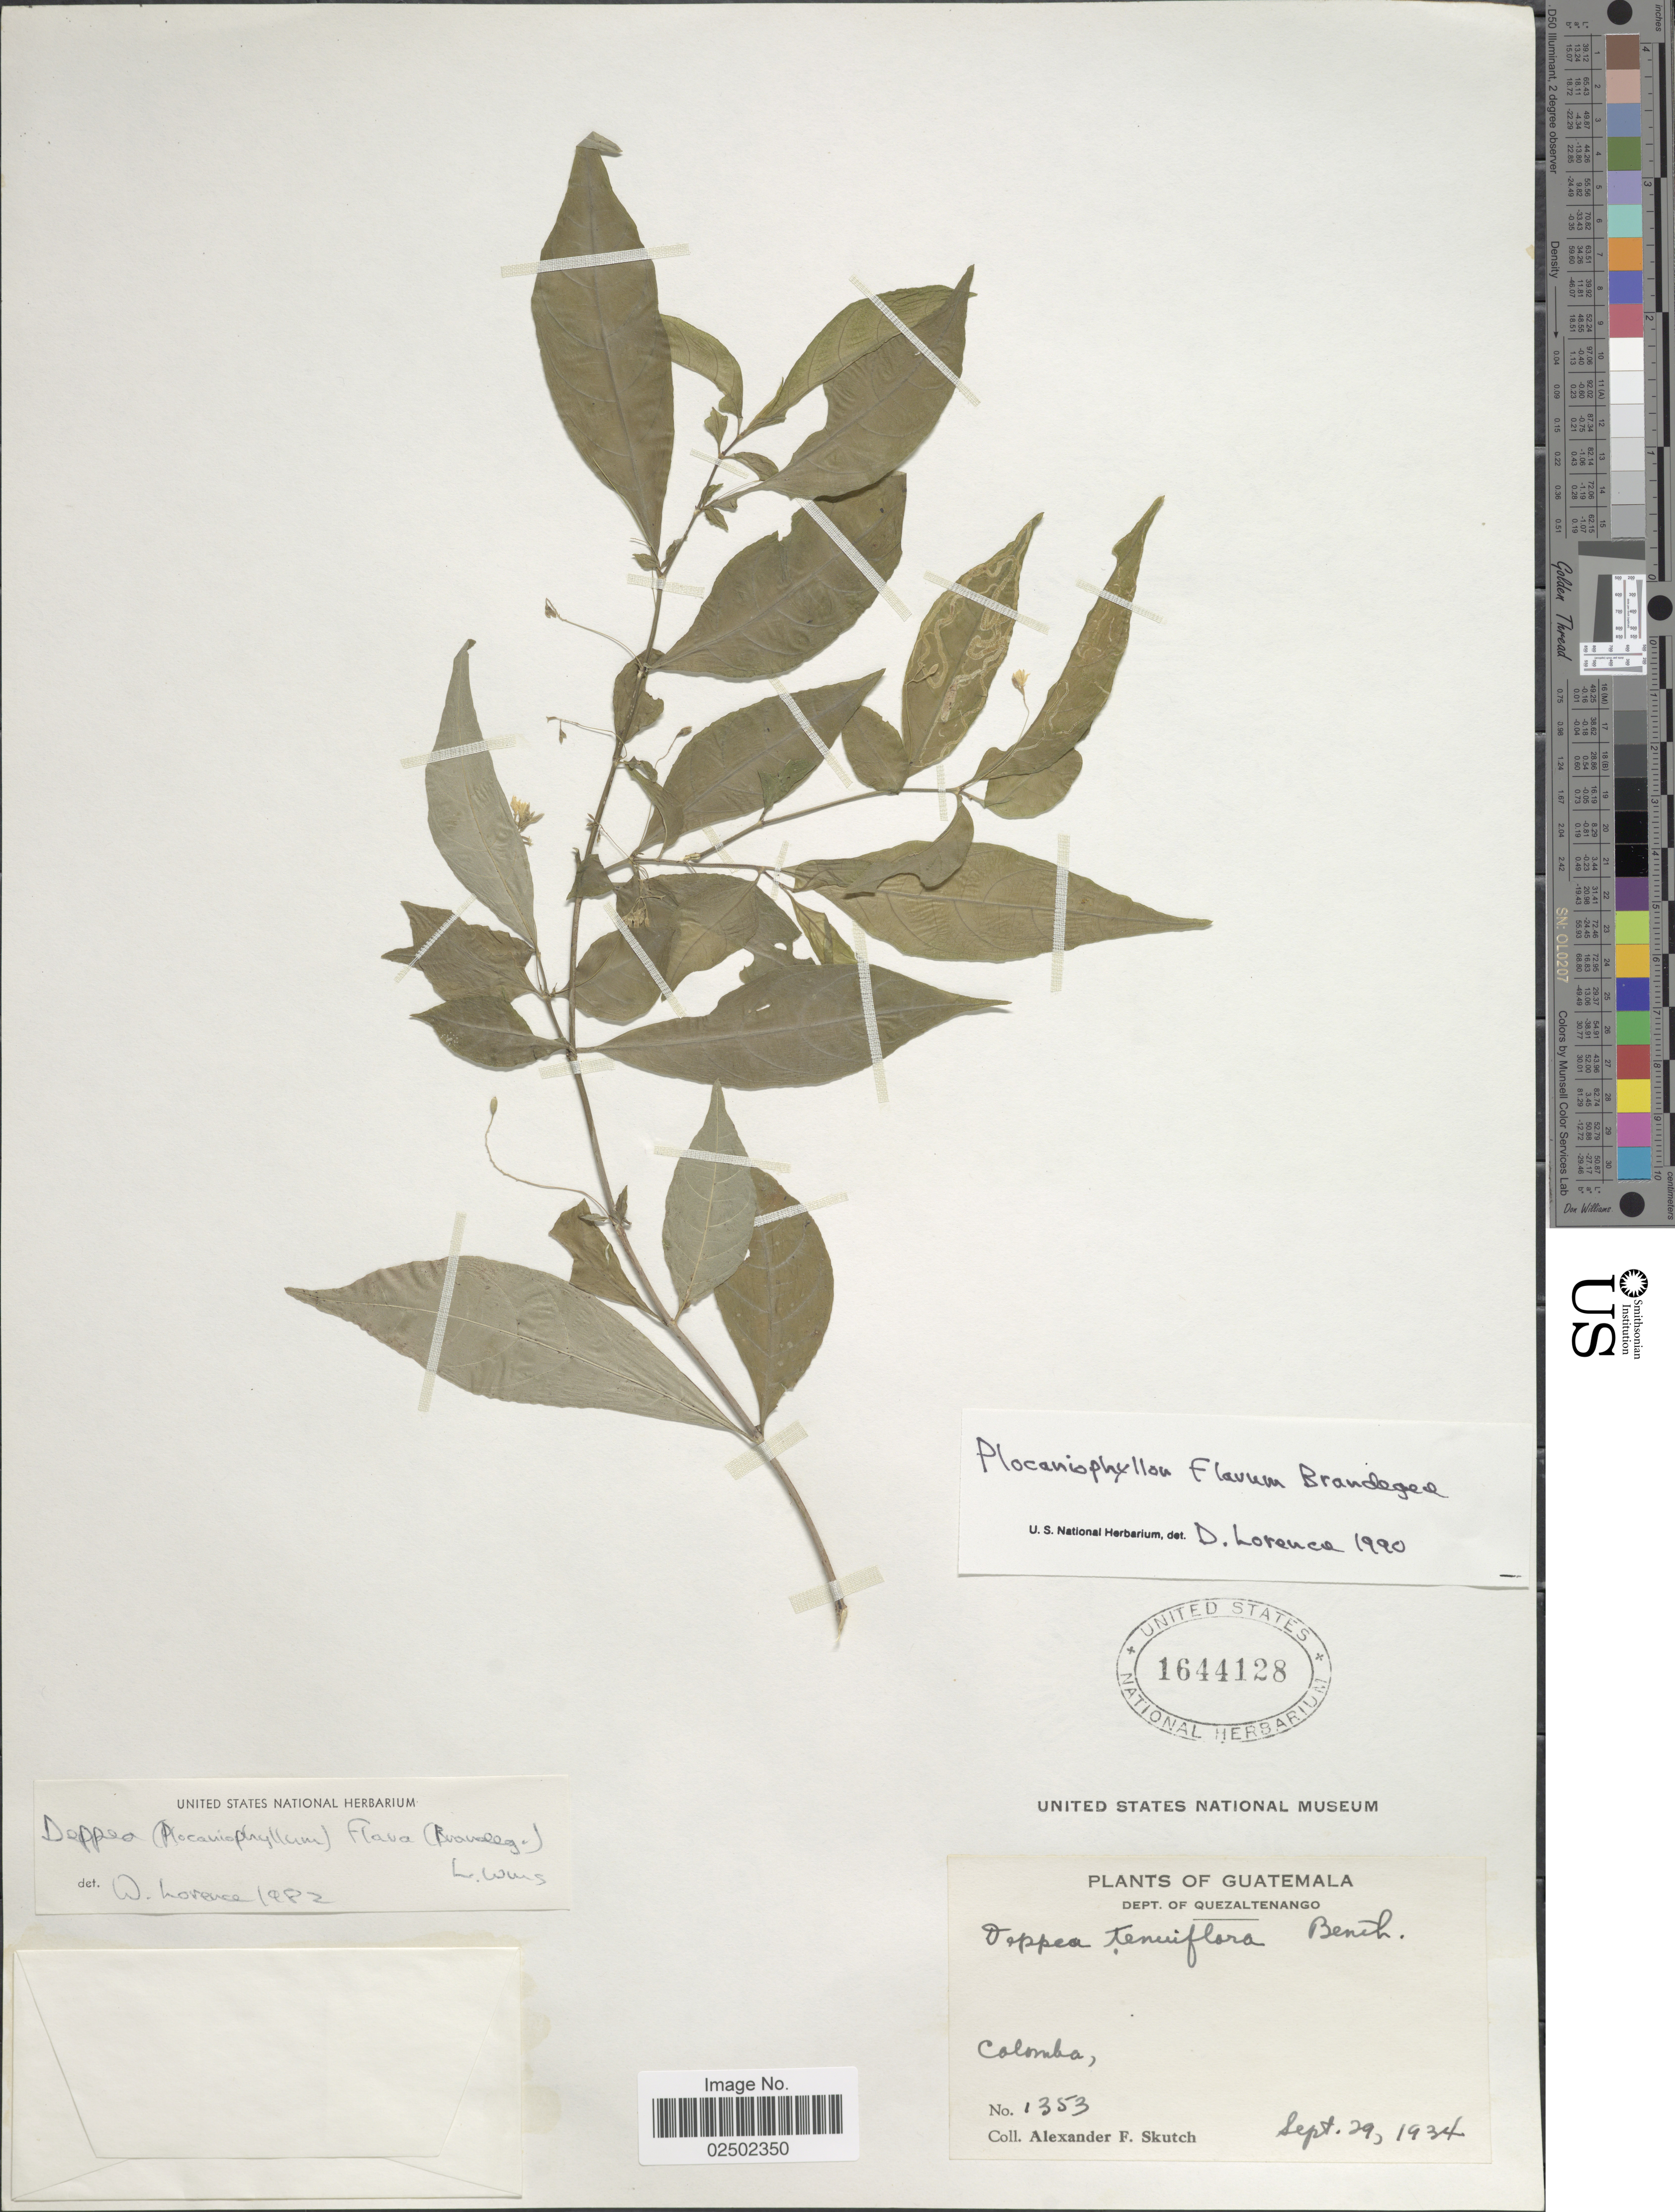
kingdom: Plantae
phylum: Tracheophyta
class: Magnoliopsida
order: Gentianales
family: Rubiaceae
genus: Plocaniophyllon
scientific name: Plocaniophyllon flavum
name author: Brandegee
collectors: A. F. Skutch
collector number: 1353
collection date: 1934-09-29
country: Guatemala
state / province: Quetzaltenango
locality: Dept. of Quezaltenango, Colomba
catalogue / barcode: US 1644128